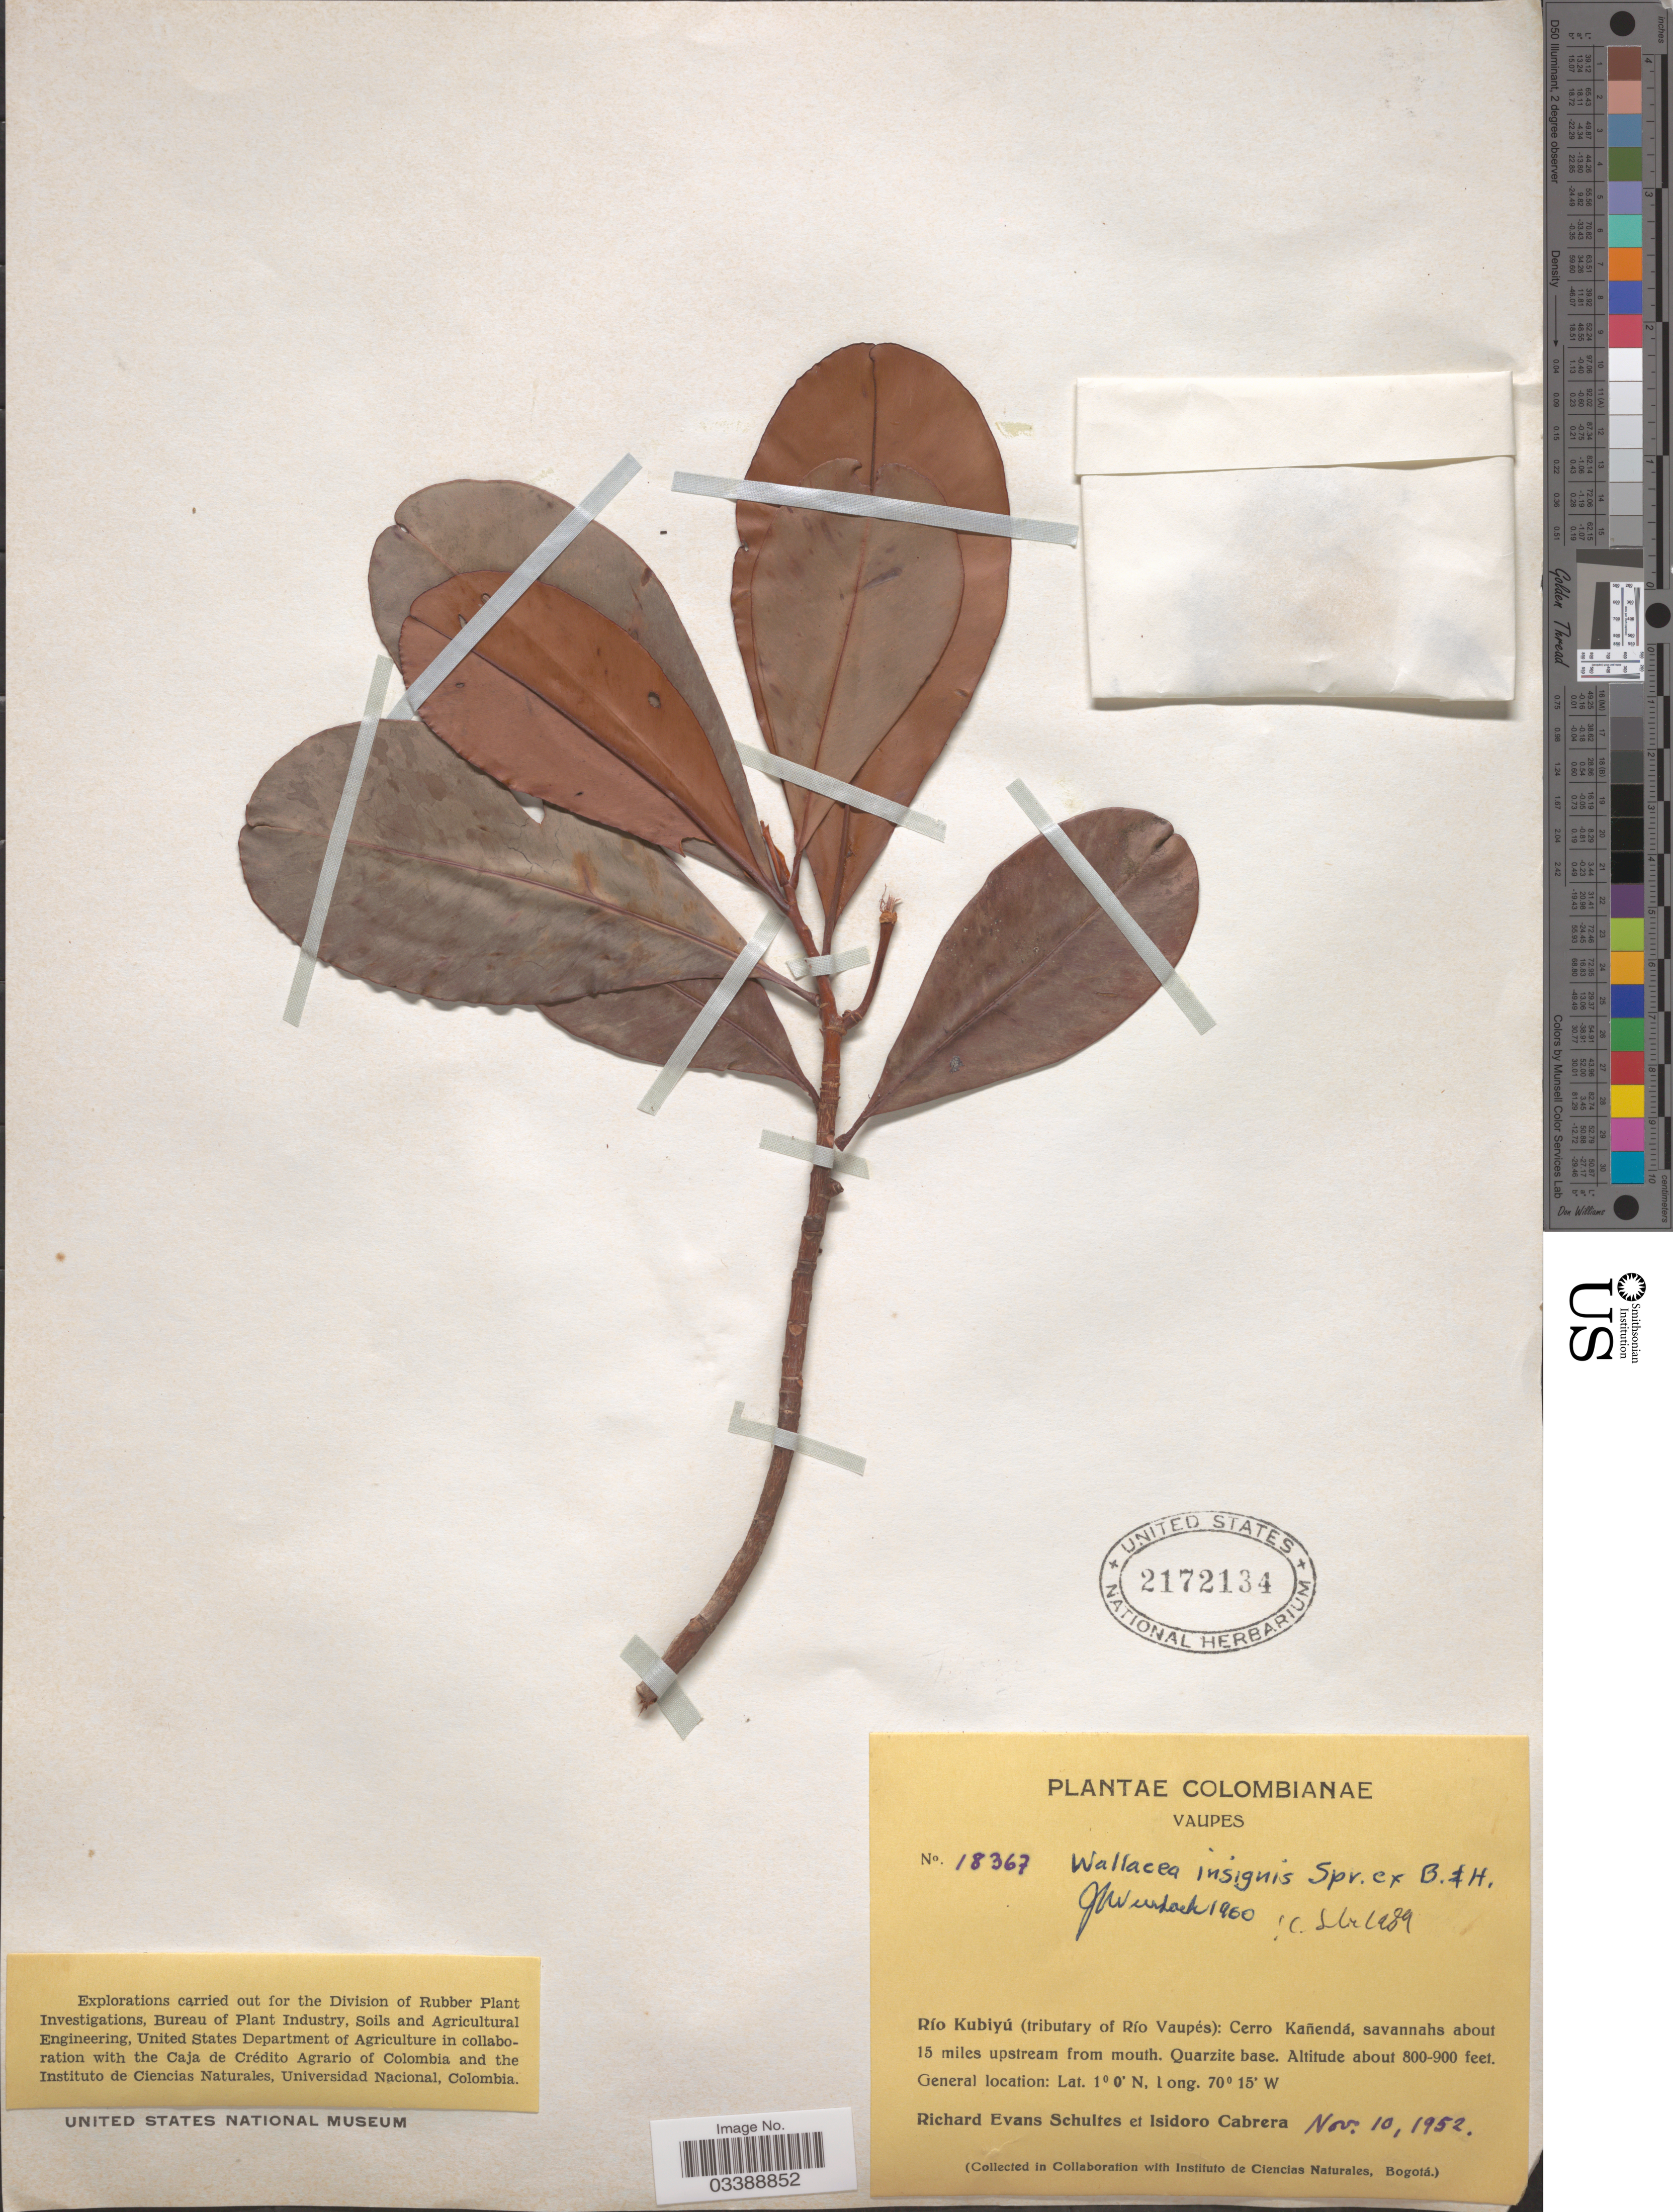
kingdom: Plantae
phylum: Tracheophyta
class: Magnoliopsida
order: Malpighiales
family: Ochnaceae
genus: Wallacea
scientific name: Wallacea insignis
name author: Spruce ex Benth. & Hook. f.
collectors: R. E. Schultes & I. Cabrera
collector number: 18367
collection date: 1952-11-10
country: Colombia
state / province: Vaupés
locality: Río Kubiyú (tributary of Río Vaupés): Cerro Kañendá, savannahs about 15 miles upstream from mouth. Quarzite base.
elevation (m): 244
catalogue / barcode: US 2172134